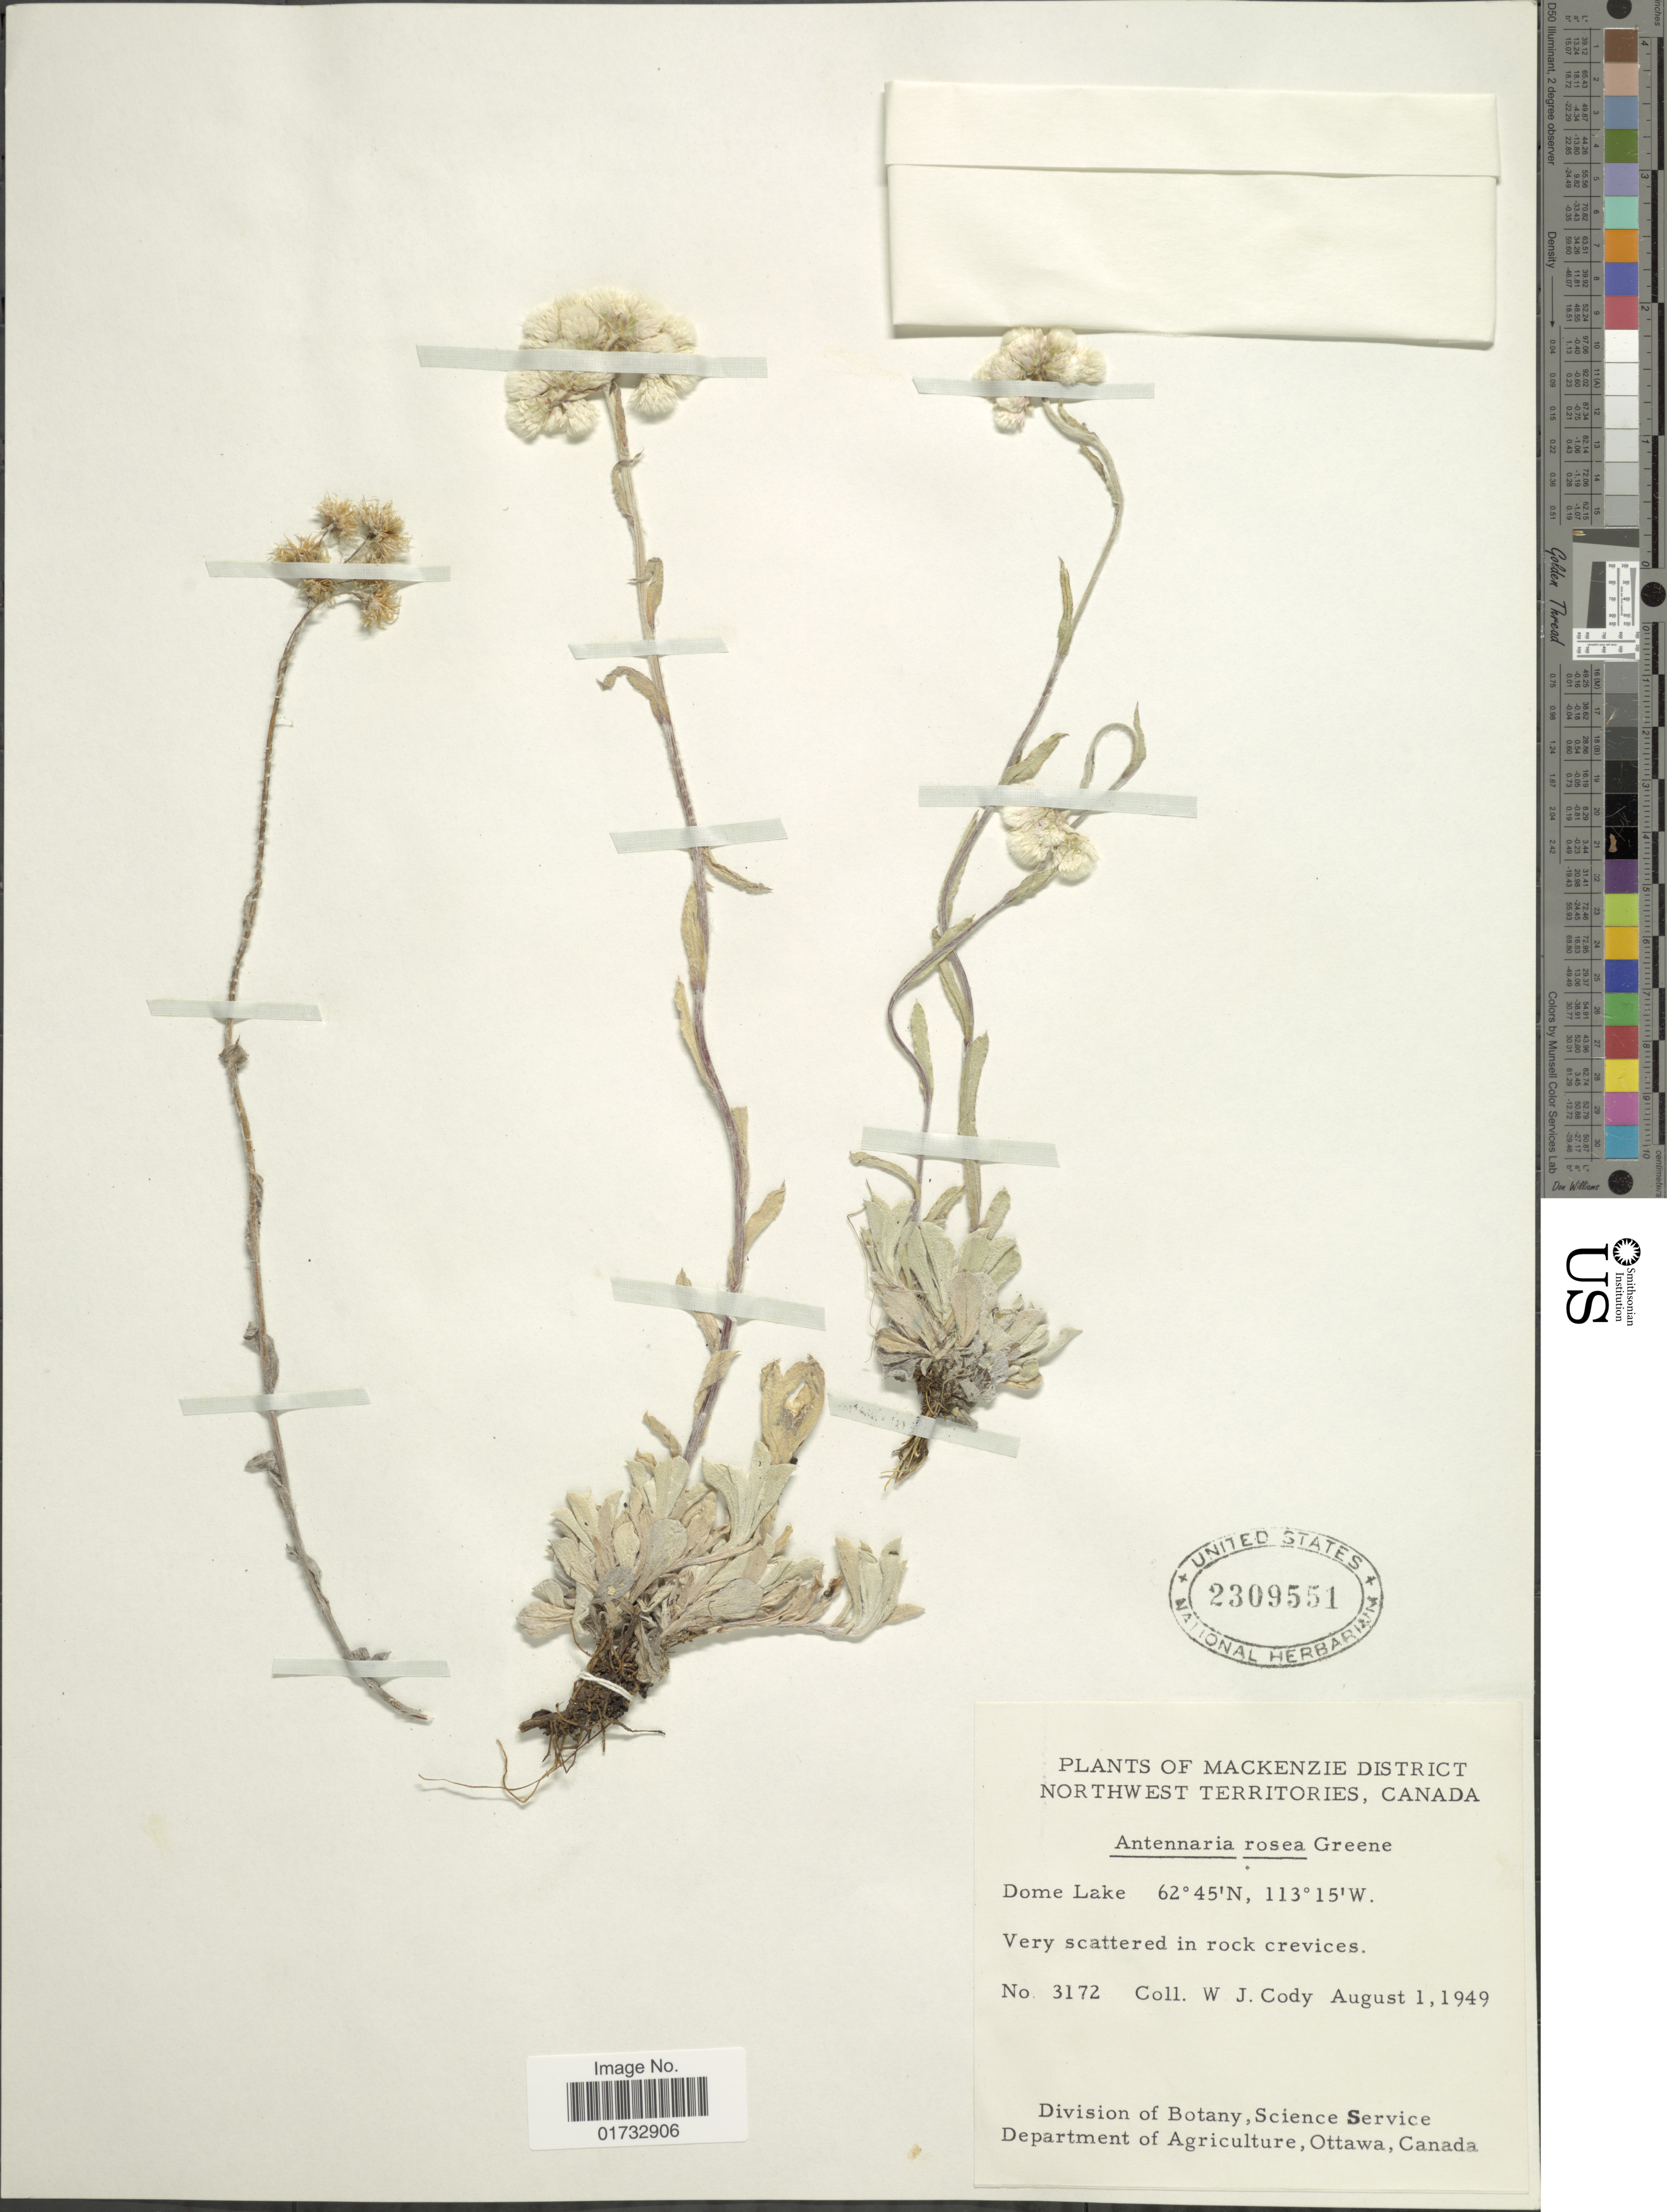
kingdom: Plantae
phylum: Tracheophyta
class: Magnoliopsida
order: Asterales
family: Asteraceae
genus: Antennaria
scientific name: Antennaria rosea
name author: Greene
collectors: W. Cody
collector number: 3172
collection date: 1949-08-01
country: Canada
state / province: Northwest Territories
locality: Mackenzie District: Dome Lake, very scattered in rock crevices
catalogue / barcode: US 2309551